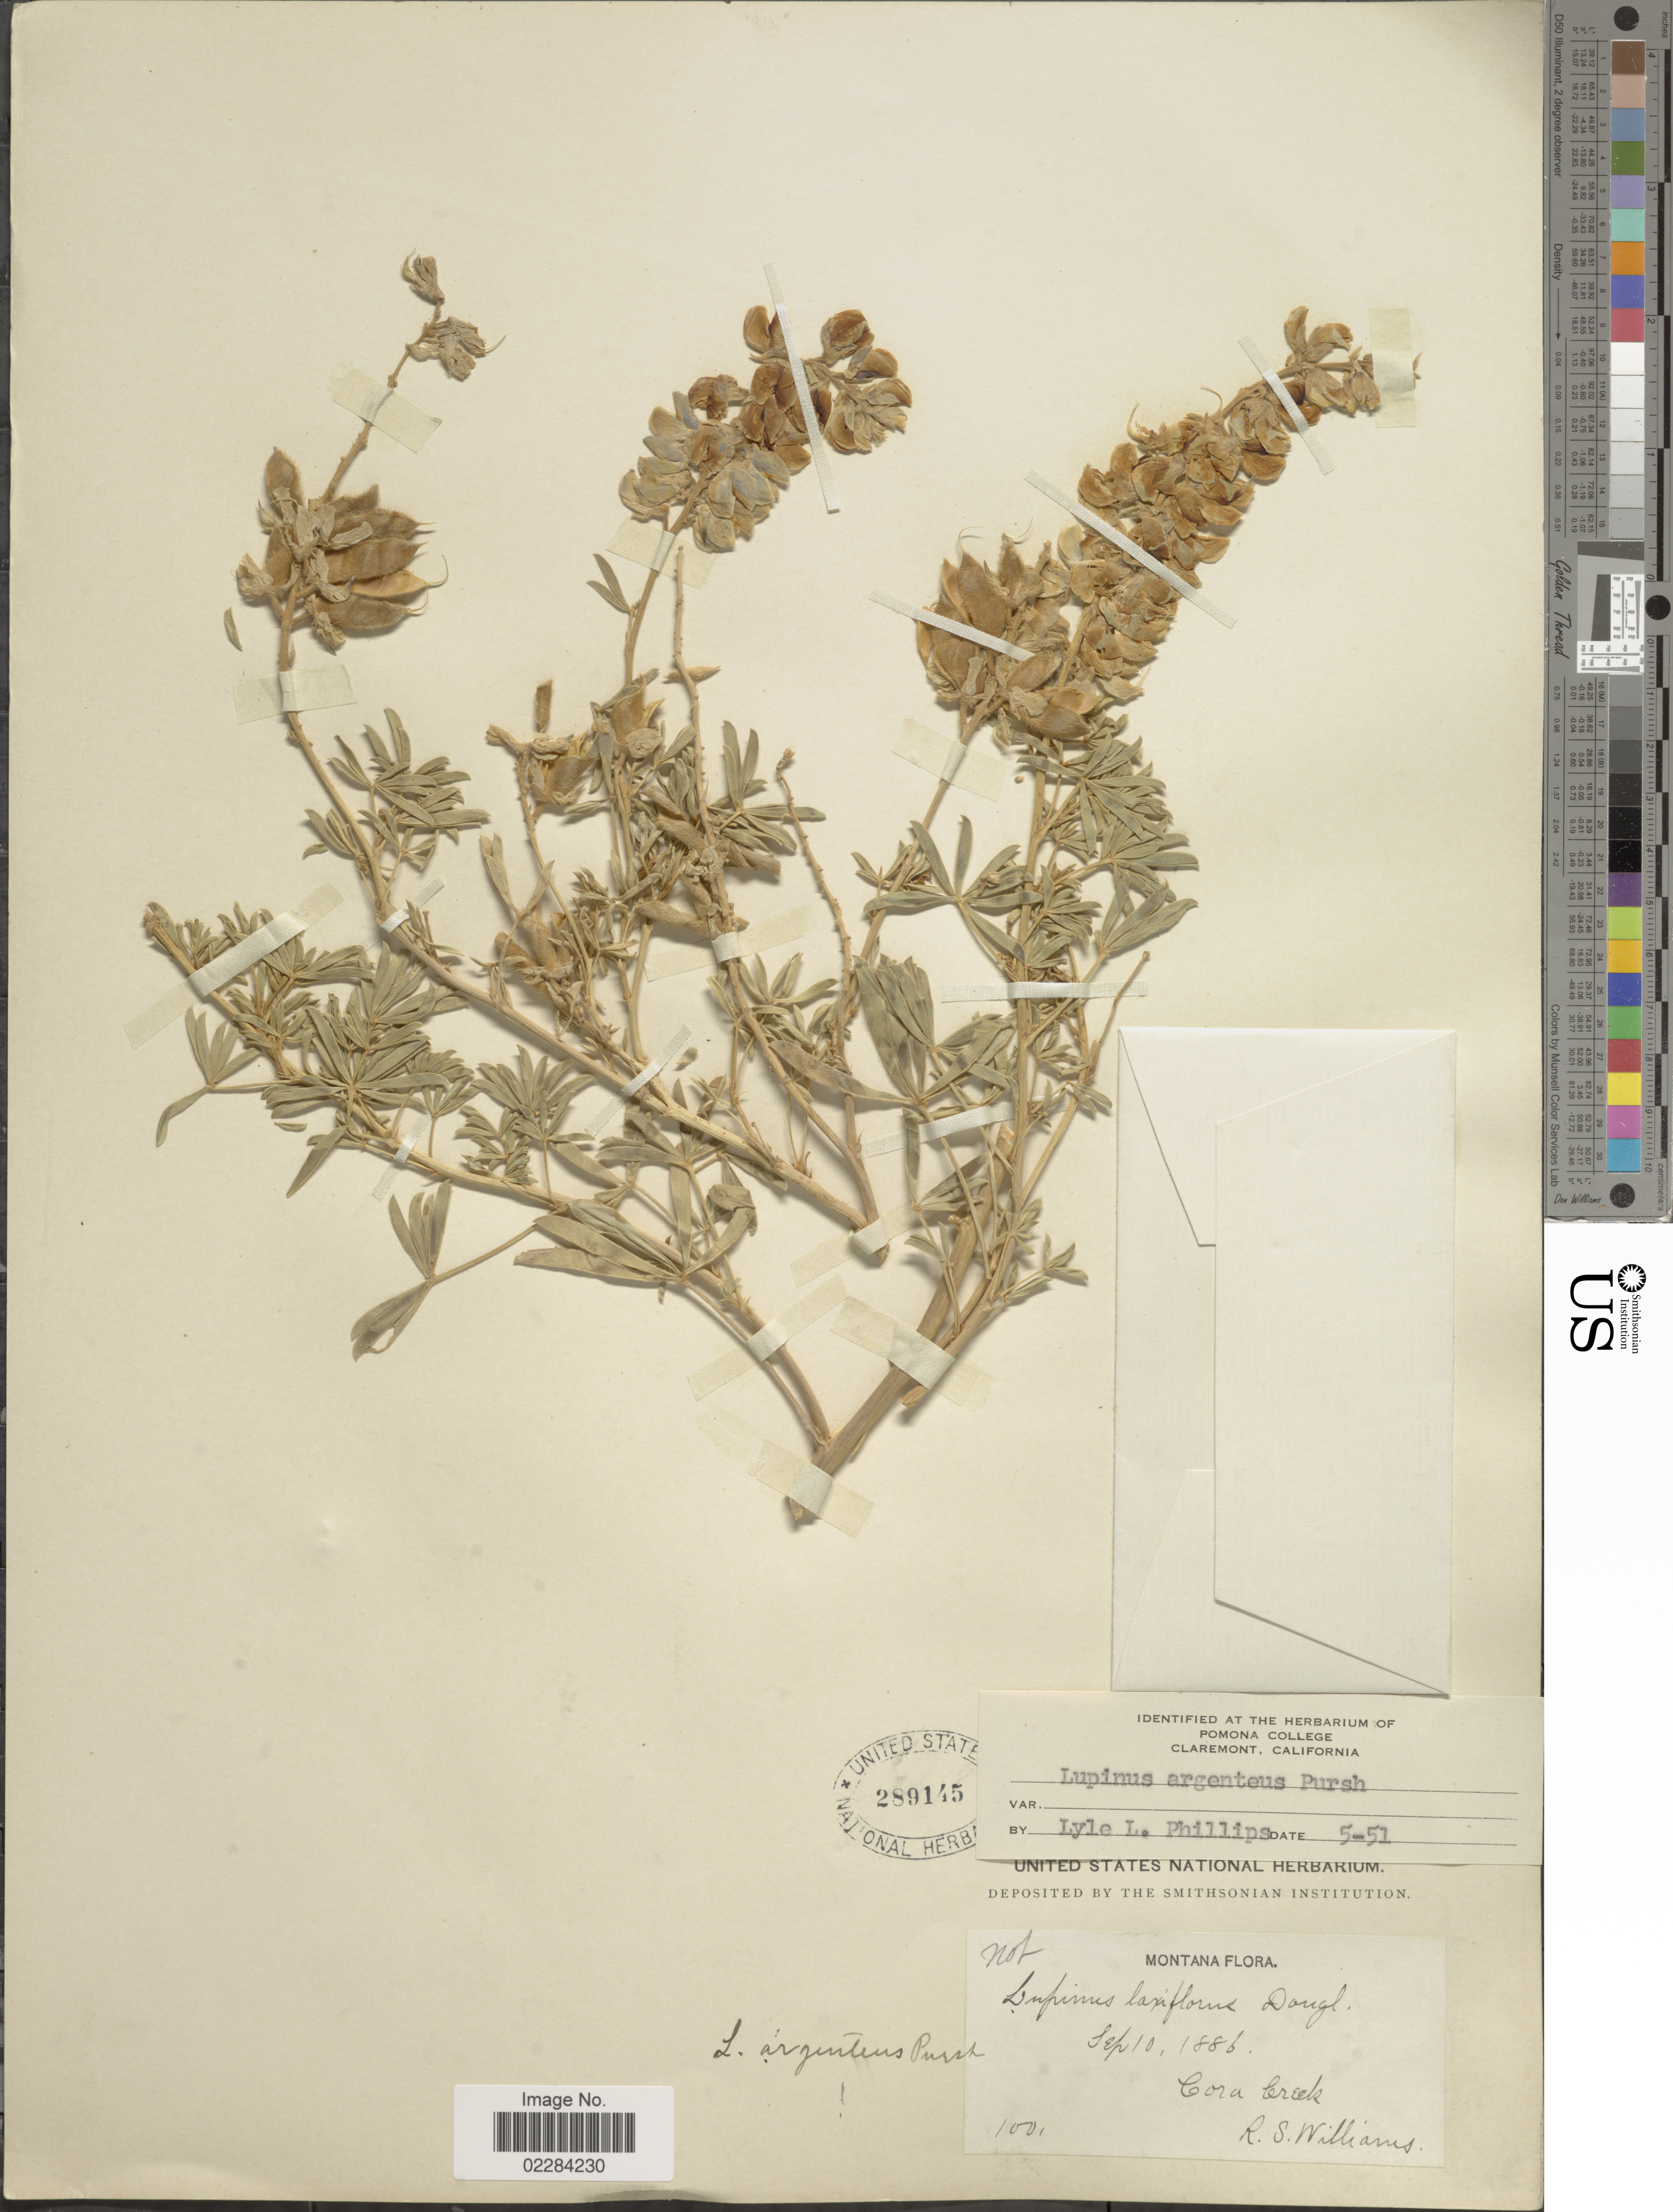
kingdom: Plantae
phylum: Tracheophyta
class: Magnoliopsida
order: Fabales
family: Fabaceae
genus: Lupinus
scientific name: Lupinus argenteus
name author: Pursh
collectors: R. S. Williams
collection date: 1886-09-10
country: United States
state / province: Montana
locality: Cora Creek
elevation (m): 30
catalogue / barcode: US 289145